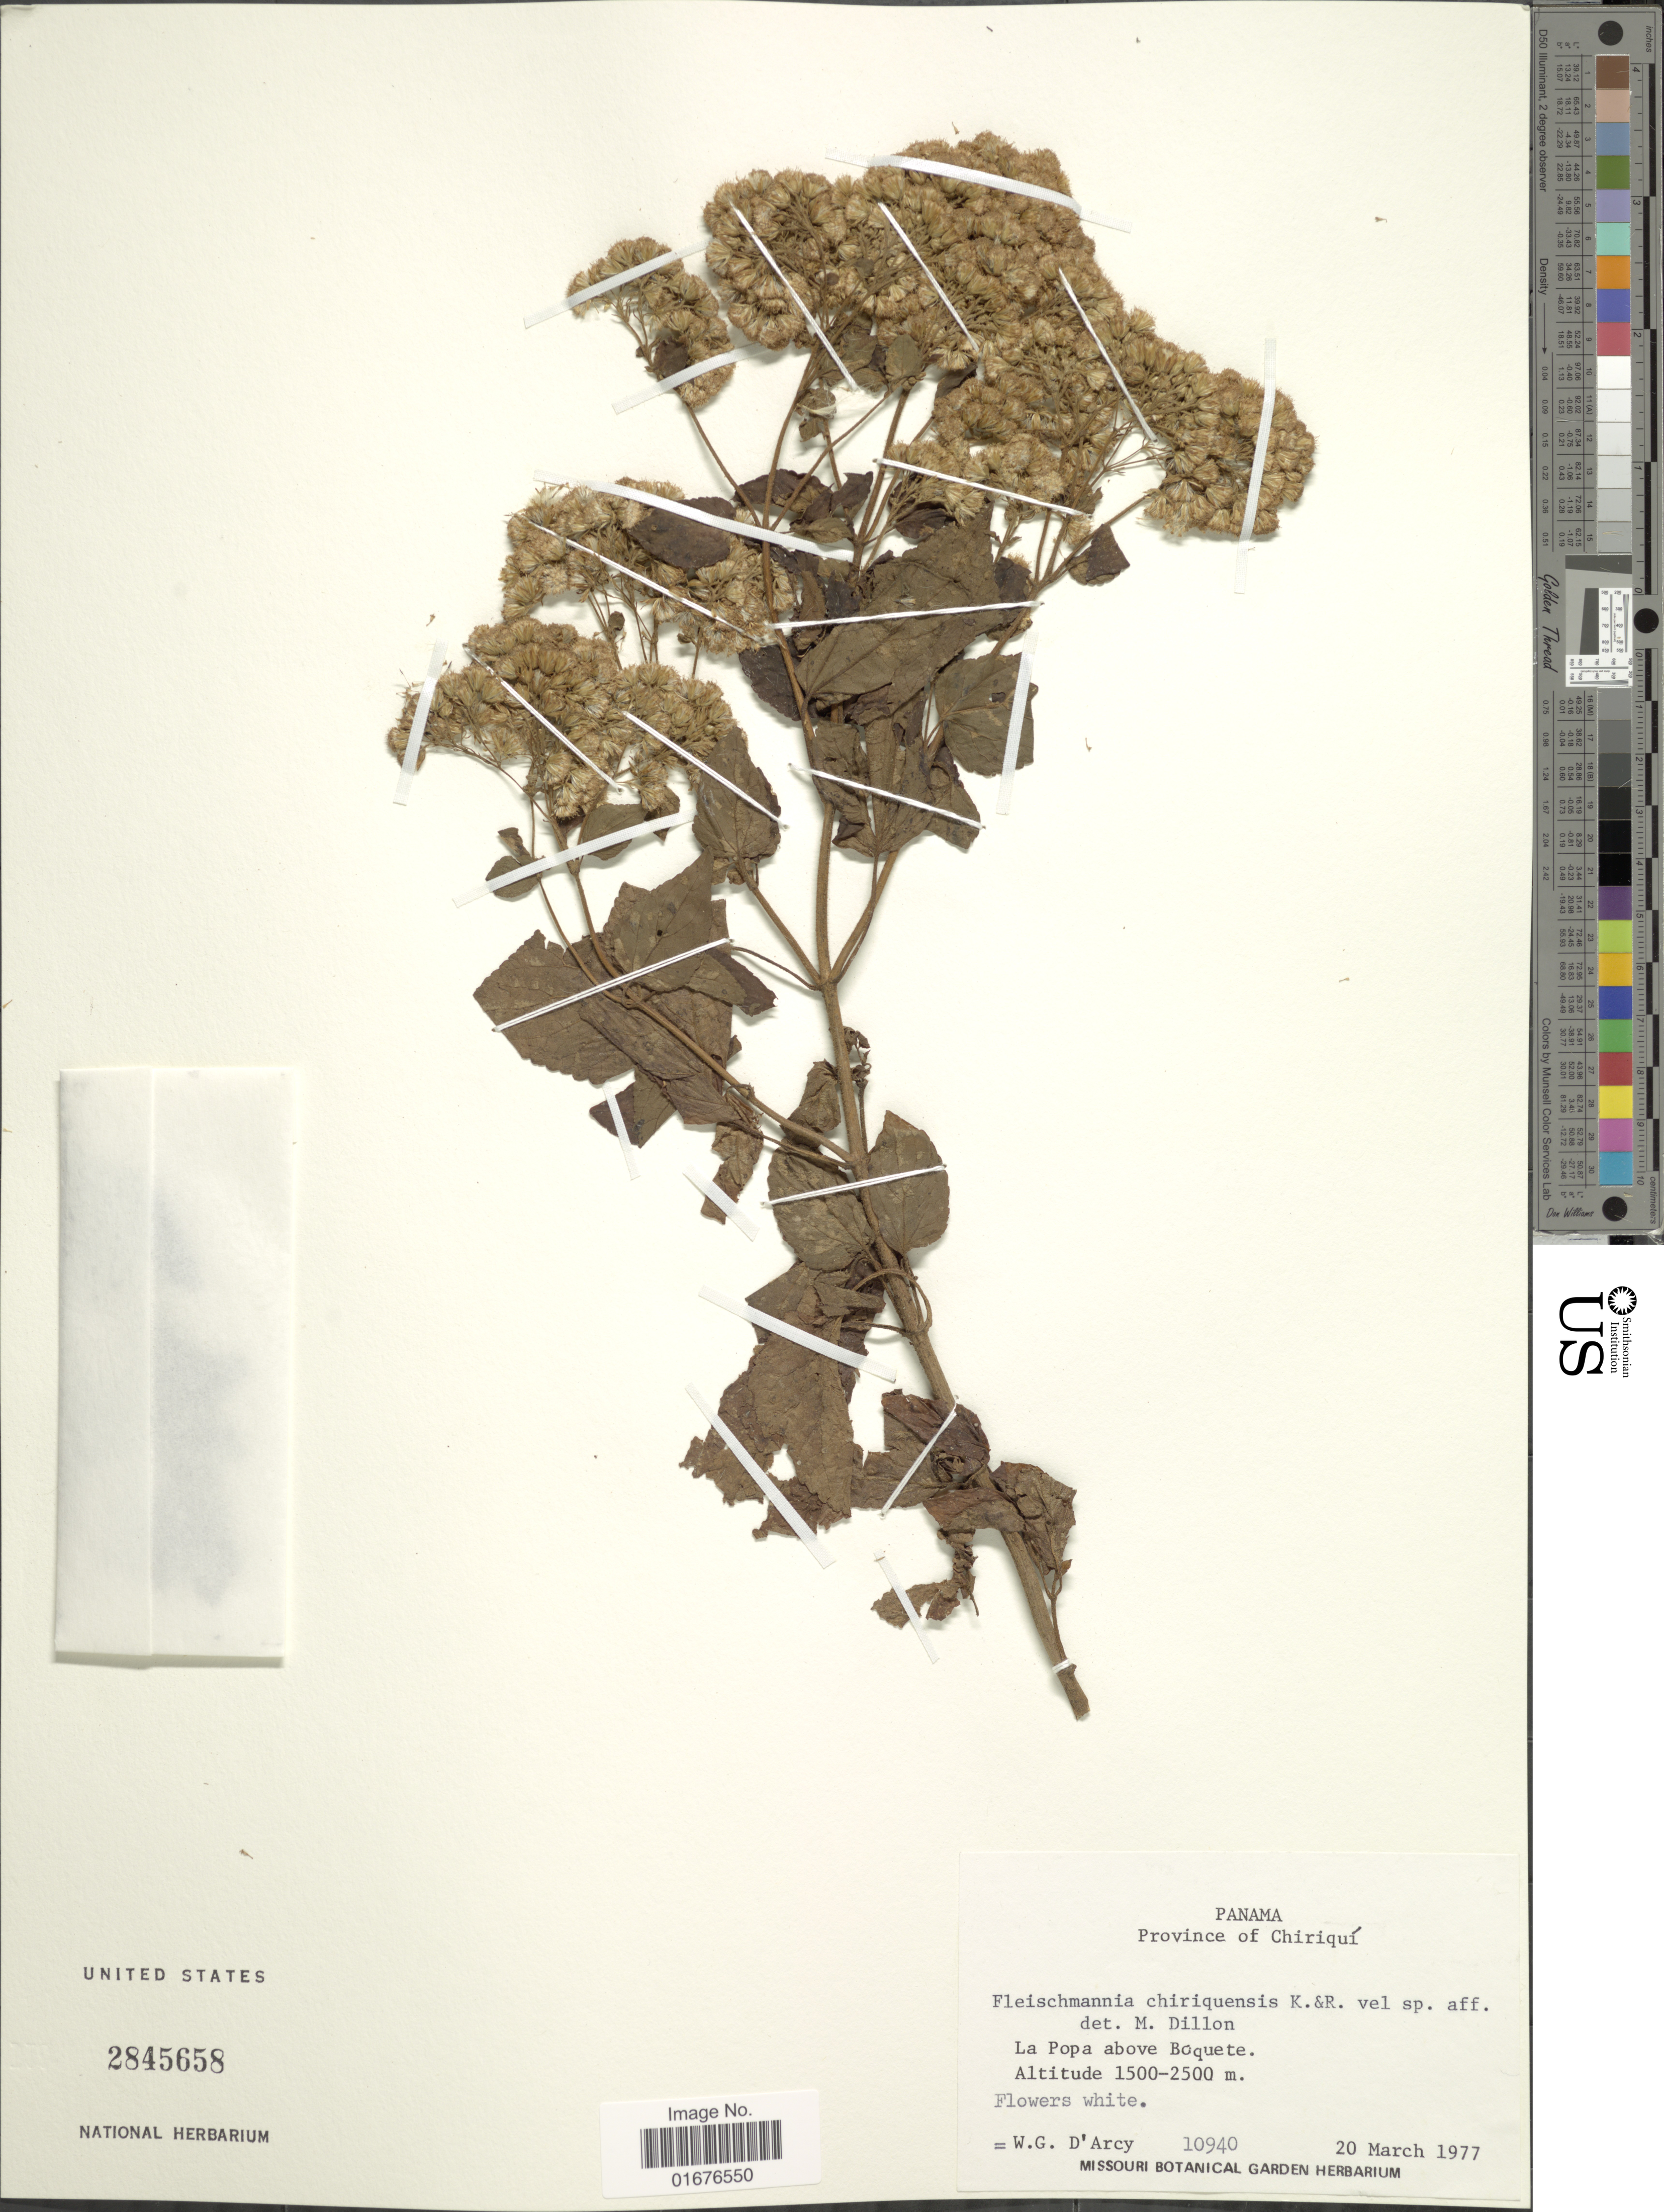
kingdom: Plantae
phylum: Tracheophyta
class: Magnoliopsida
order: Asterales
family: Asteraceae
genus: Ageratina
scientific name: Ageratina pichinchensis var. bustamenta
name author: (DC.) R.M. King & H. Rob.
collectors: W. G. D'Arcy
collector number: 10940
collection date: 1977-03-20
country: Panama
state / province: Chiriqui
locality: La popa above Boquete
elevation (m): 1500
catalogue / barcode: US 2845658